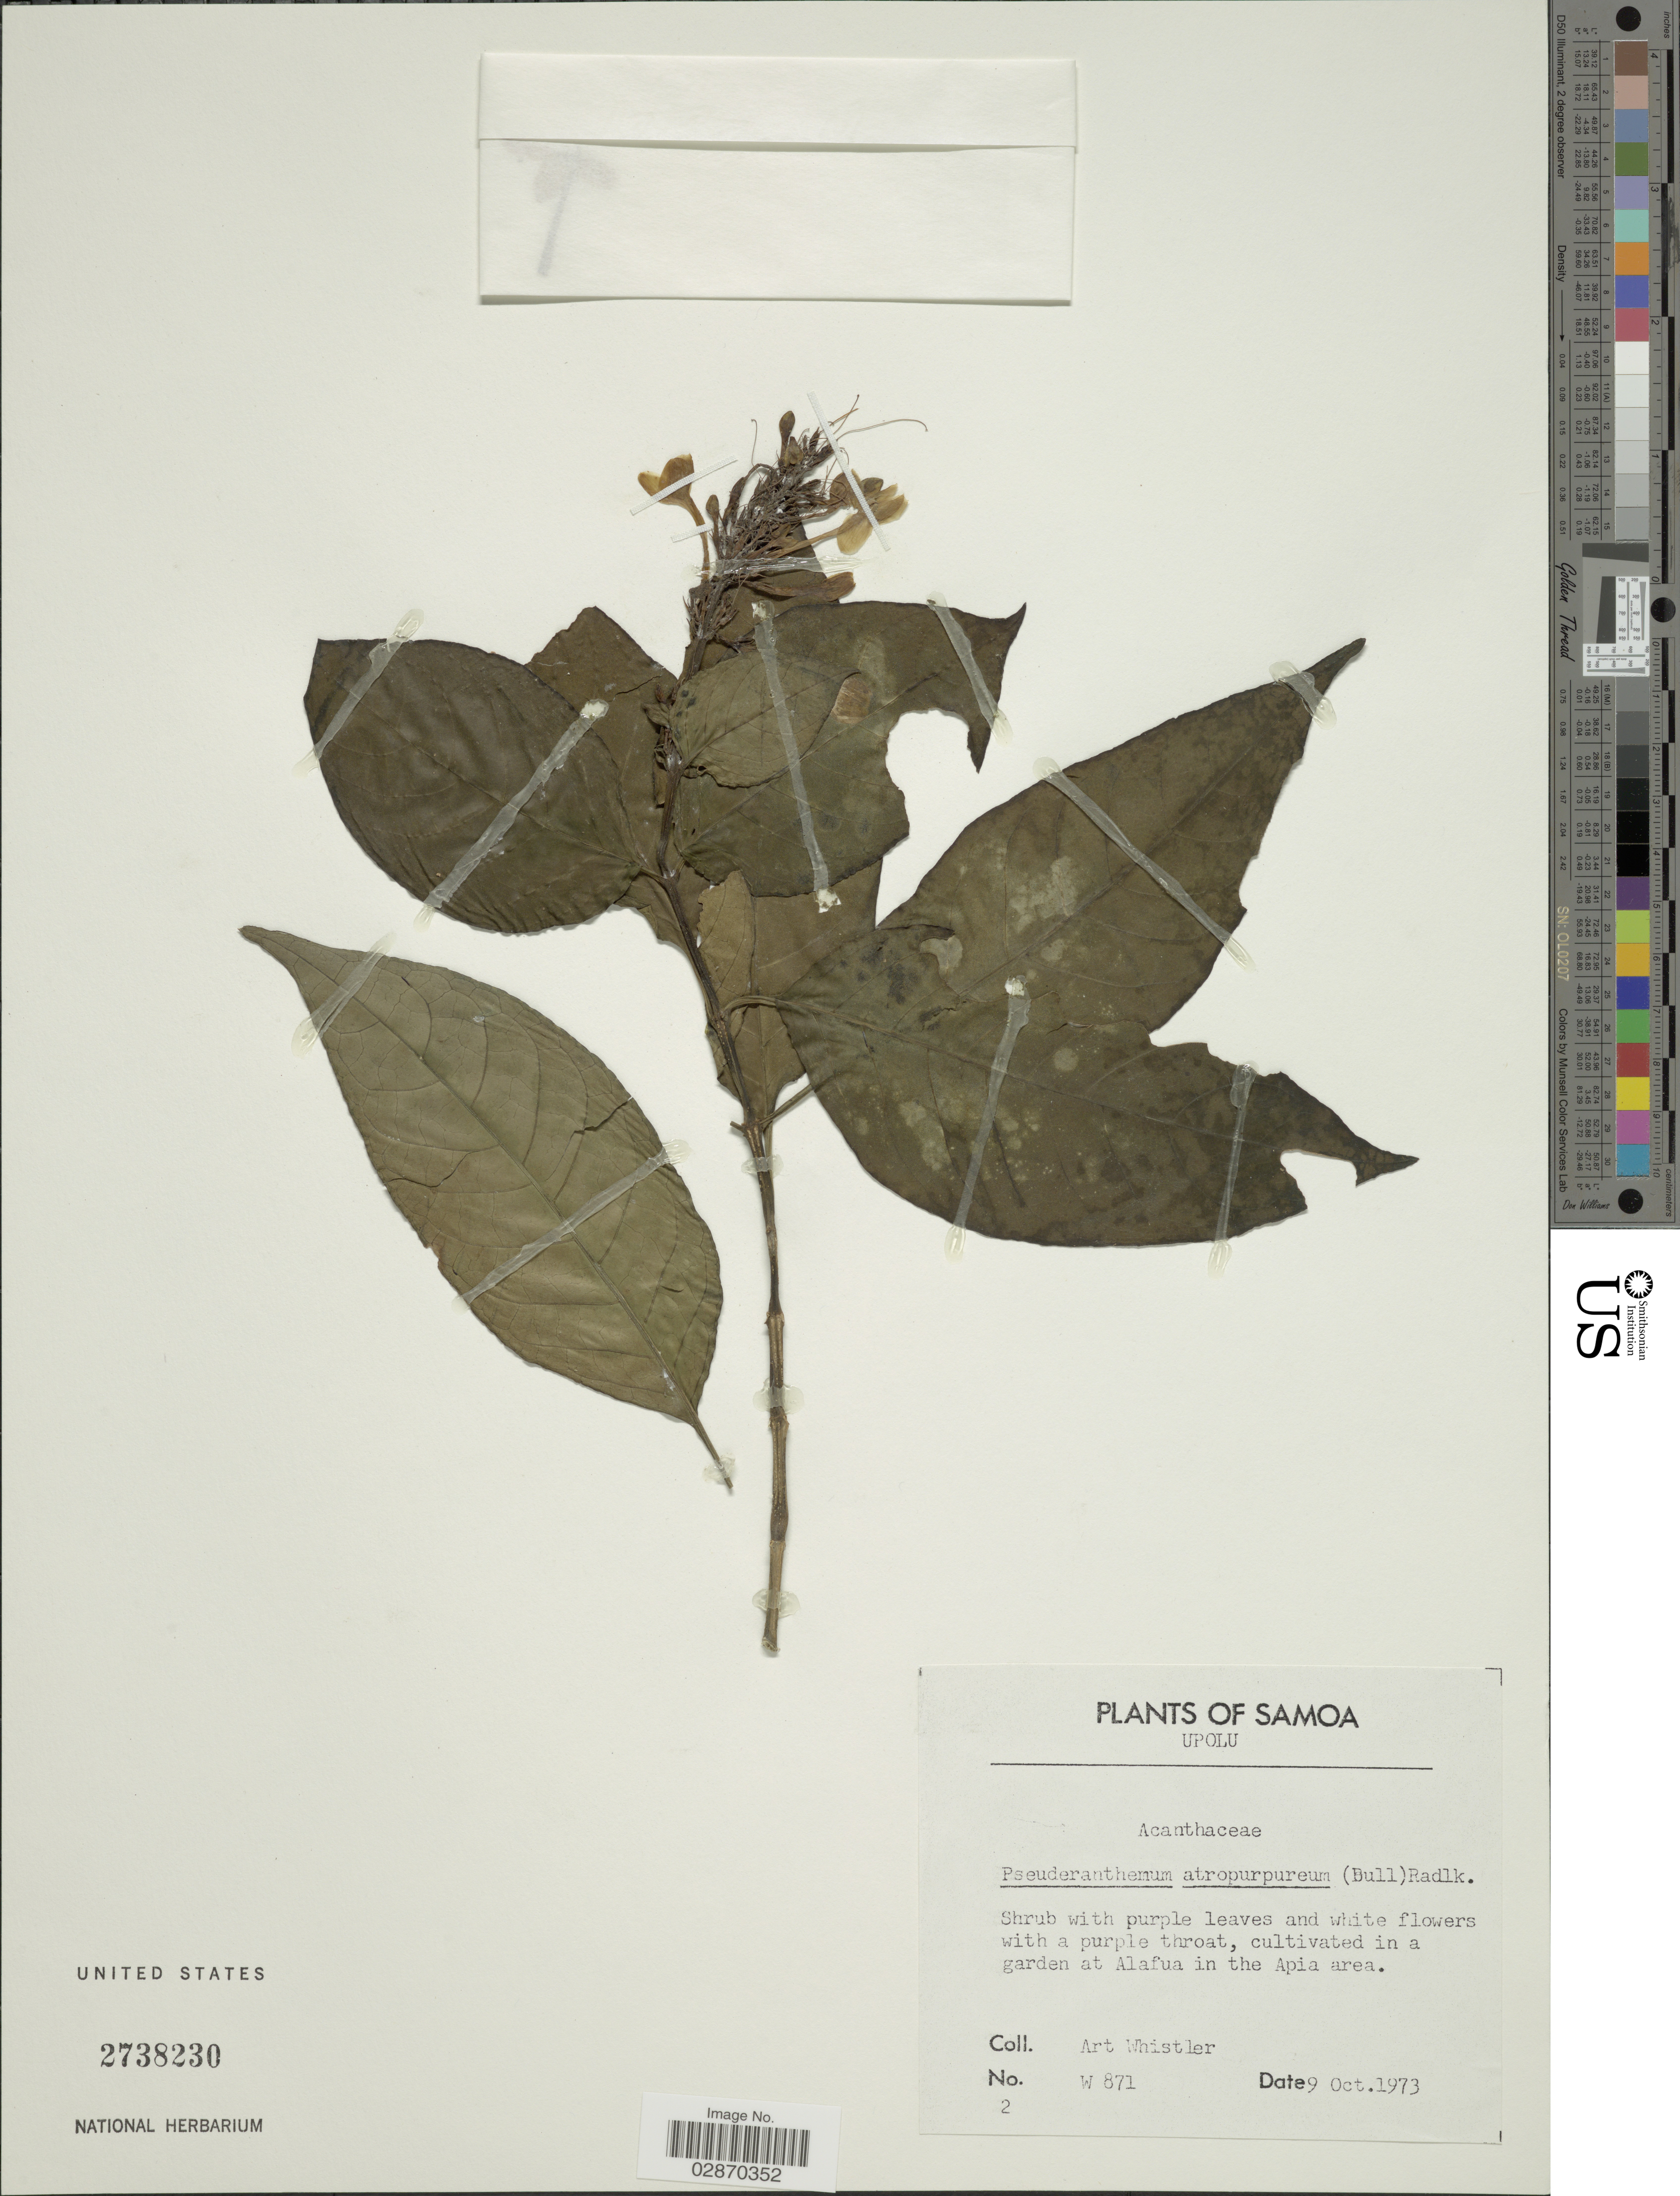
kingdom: Plantae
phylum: Tracheophyta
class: Magnoliopsida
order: Lamiales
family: Acanthaceae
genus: Pseuderanthemum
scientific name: Pseuderanthemum carruthersii var. atropurpureum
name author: (W. Bull) Fosberg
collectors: A. Whistler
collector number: W 871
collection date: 1973-10-09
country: Samoa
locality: Upolu. Cultivated in a garden at Alafua in the Apia area.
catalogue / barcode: US 2738230